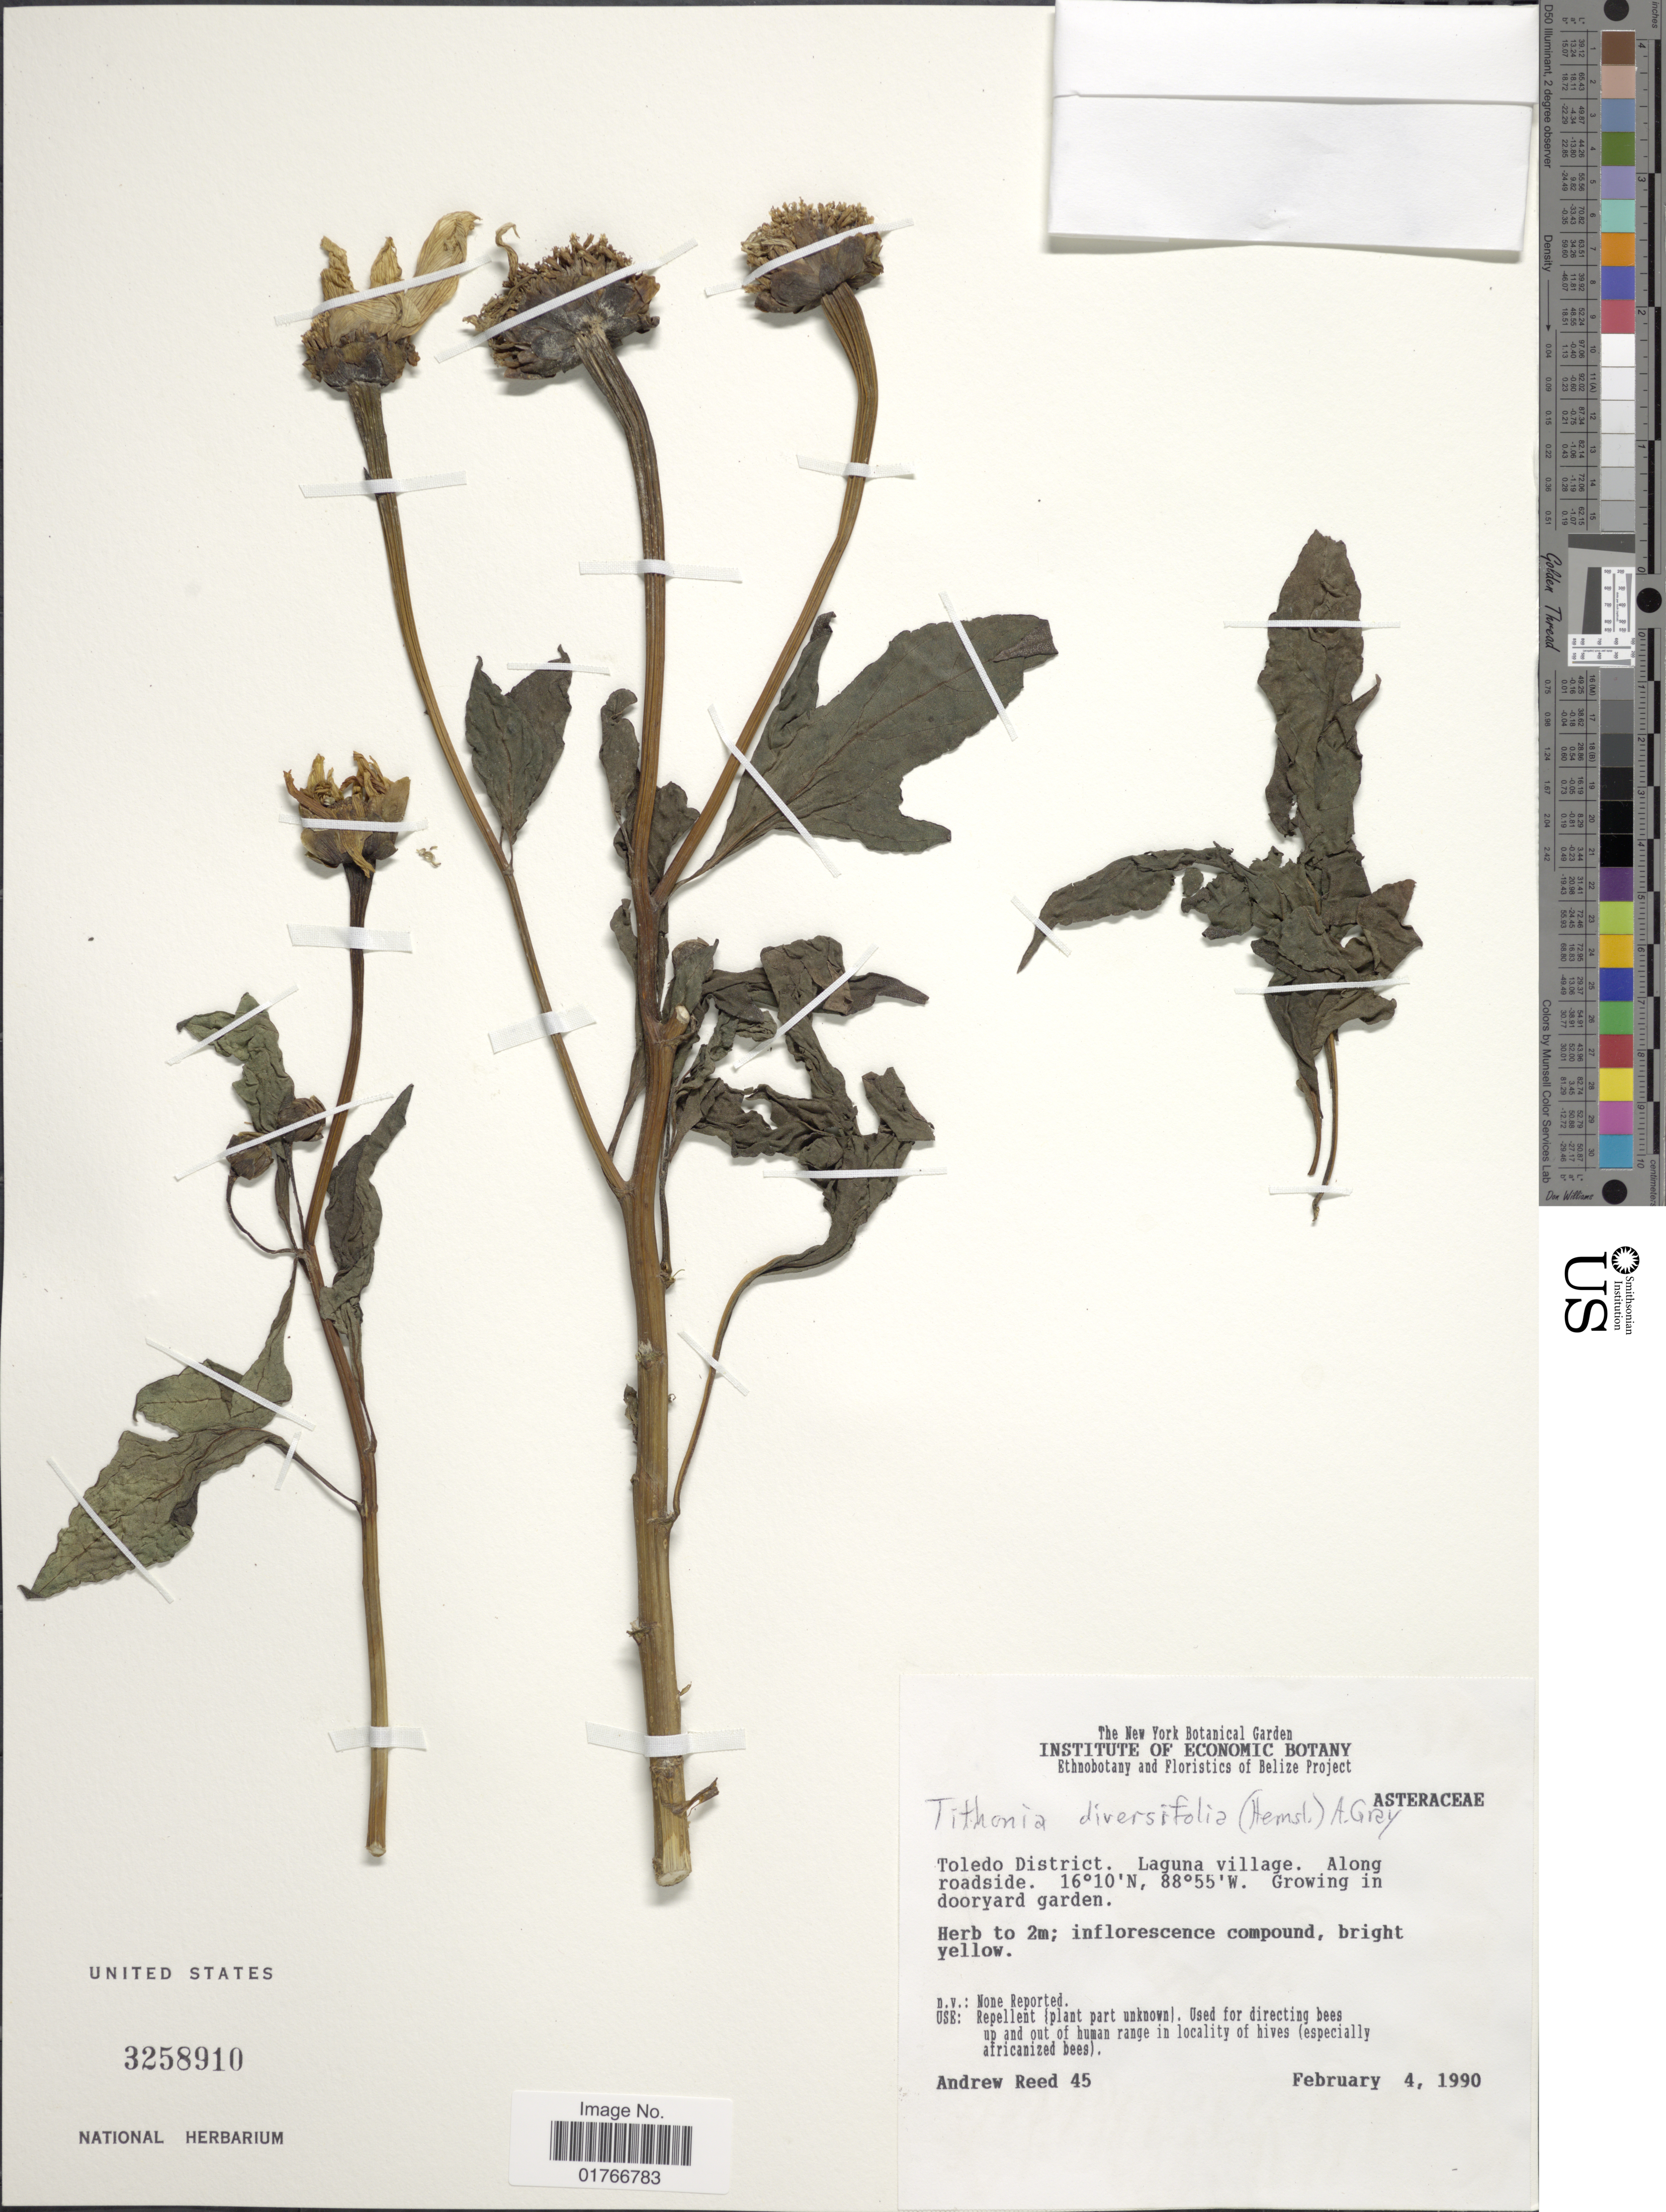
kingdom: Plantae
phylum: Tracheophyta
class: Magnoliopsida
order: Asterales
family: Asteraceae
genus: Tithonia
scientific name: Tithonia diversifolia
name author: (Hemsl.) A. Gray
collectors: A. Reed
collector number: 45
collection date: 1990-02-04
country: Belize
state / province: Toledo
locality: Laguna village, along roadside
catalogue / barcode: US 3258910